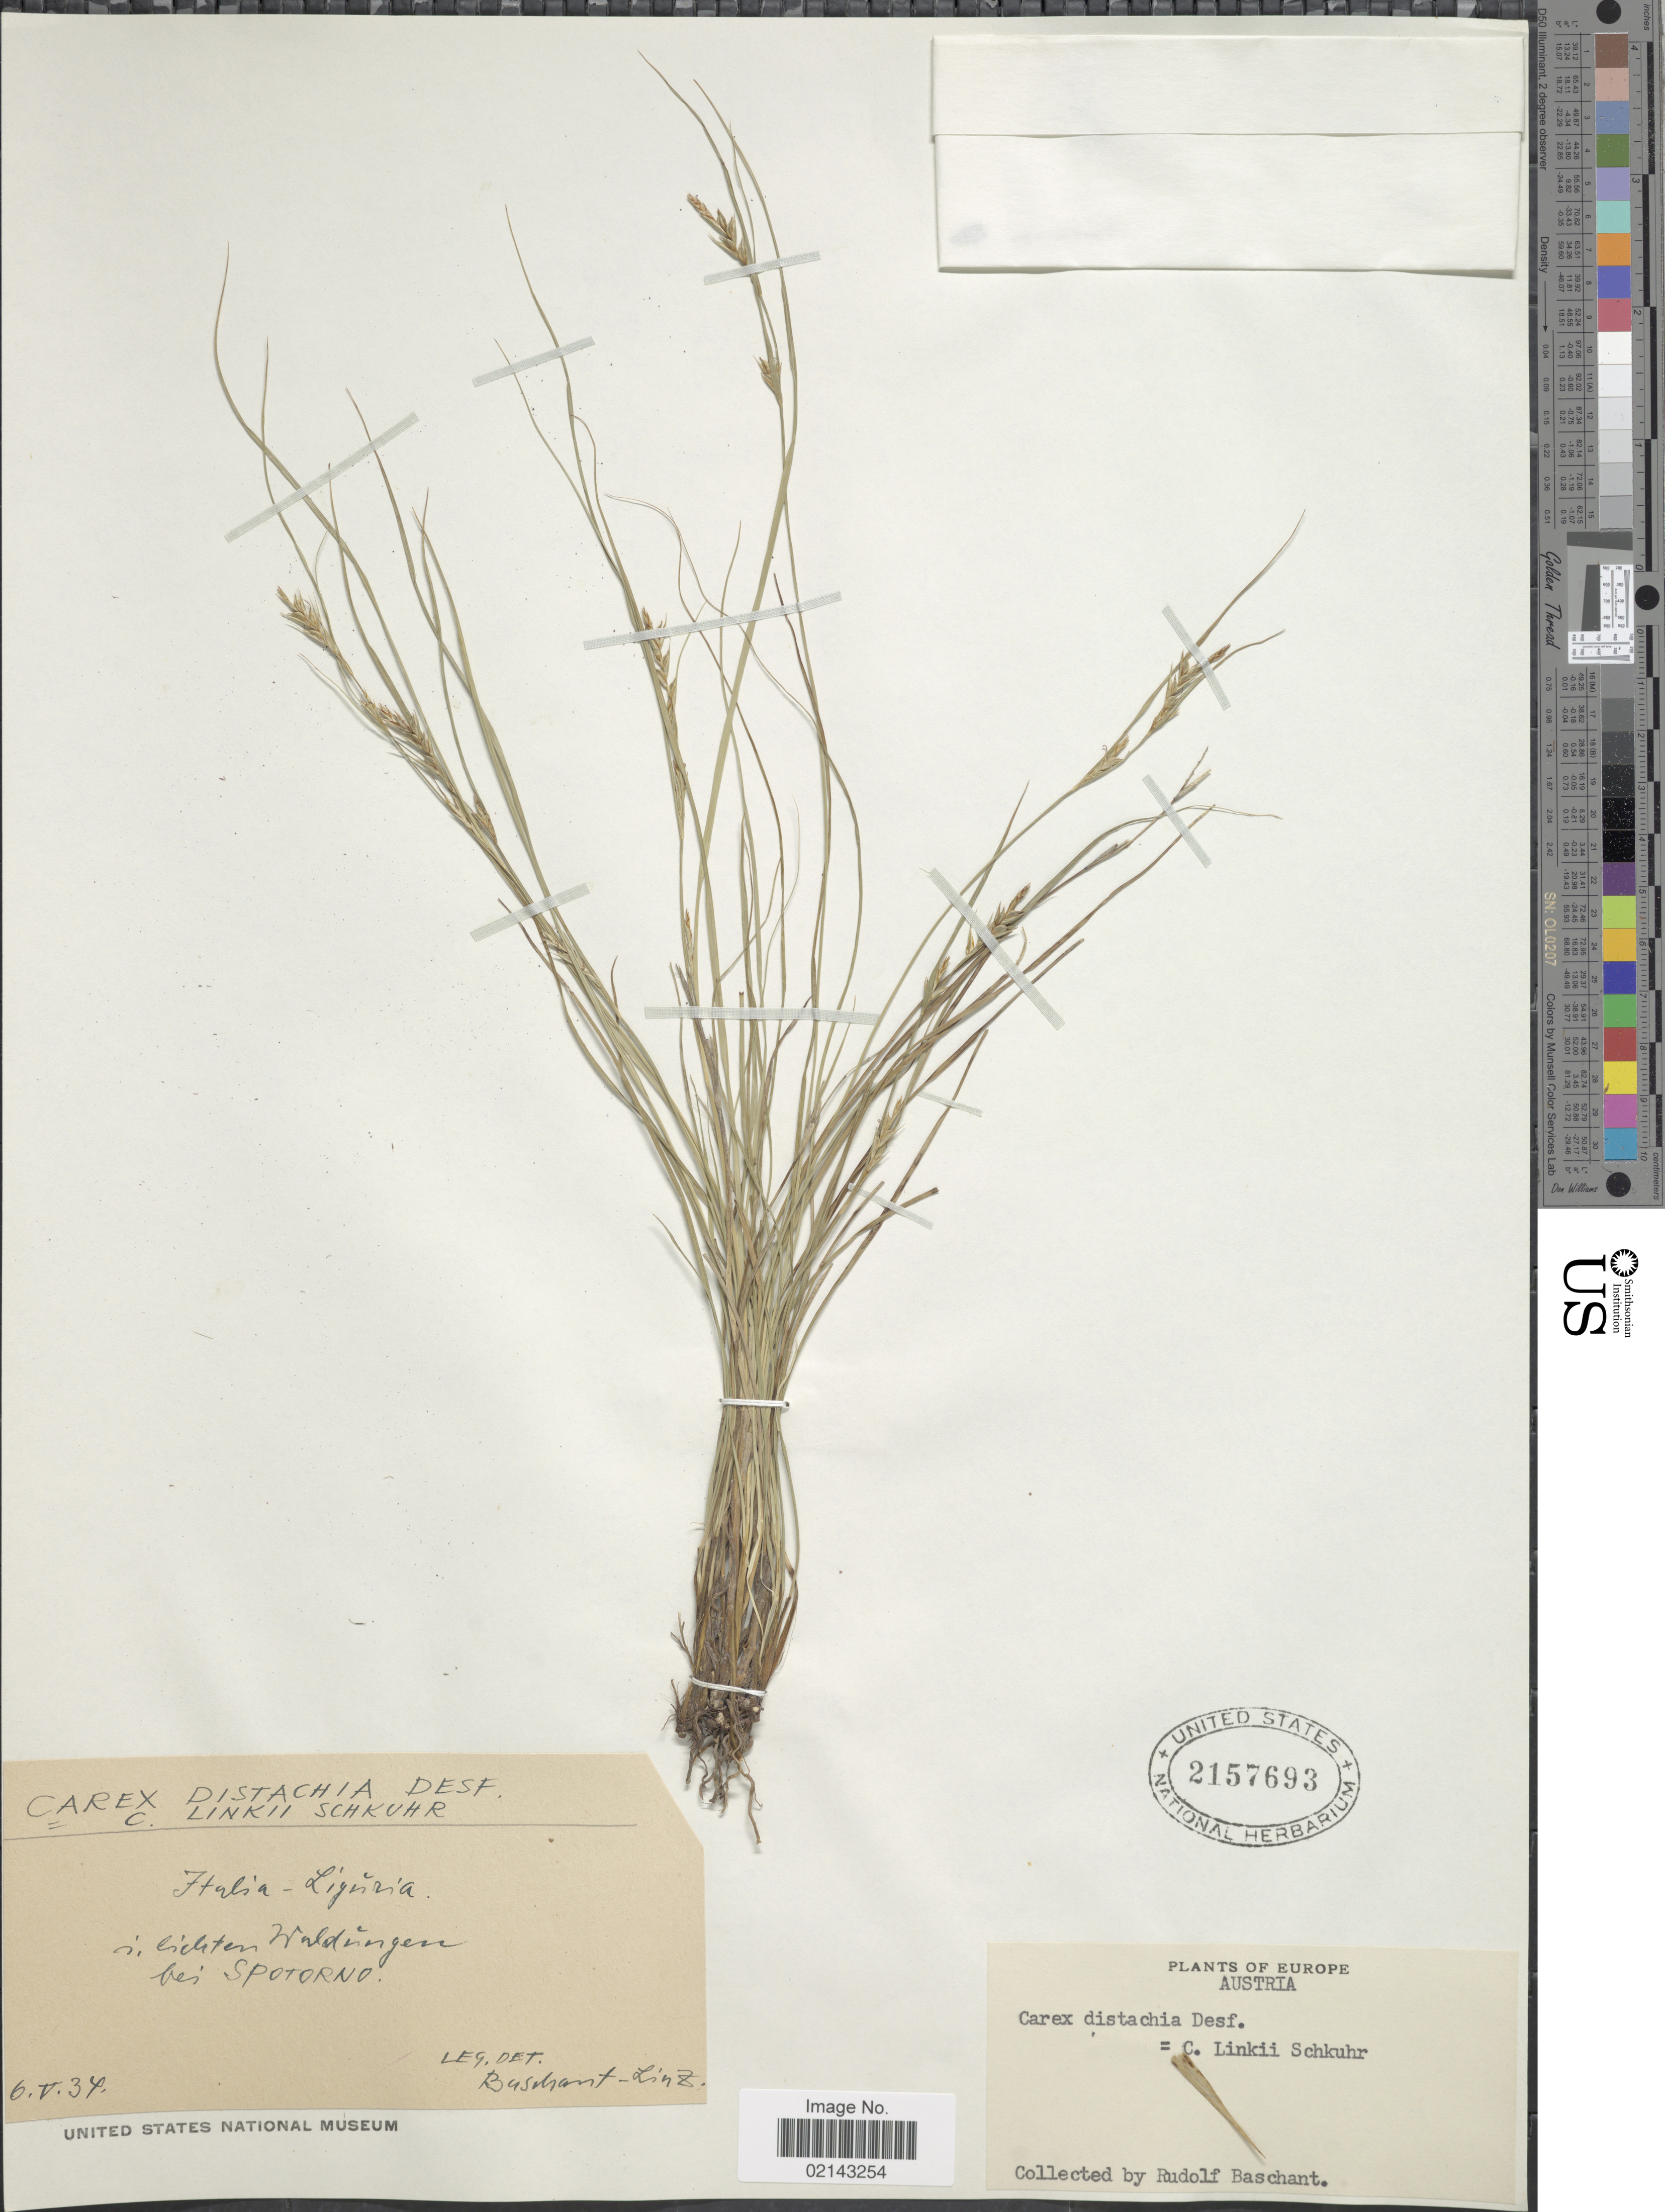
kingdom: Plantae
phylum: Tracheophyta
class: Liliopsida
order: Poales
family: Cyperaceae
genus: Carex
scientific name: Carex distachya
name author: Desf.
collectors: R. Baschant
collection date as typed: Transcribed d/m/y: 5/5/34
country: Austria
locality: In lichten Waldingen bei Spotorno [interpreted]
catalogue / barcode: US 2157693